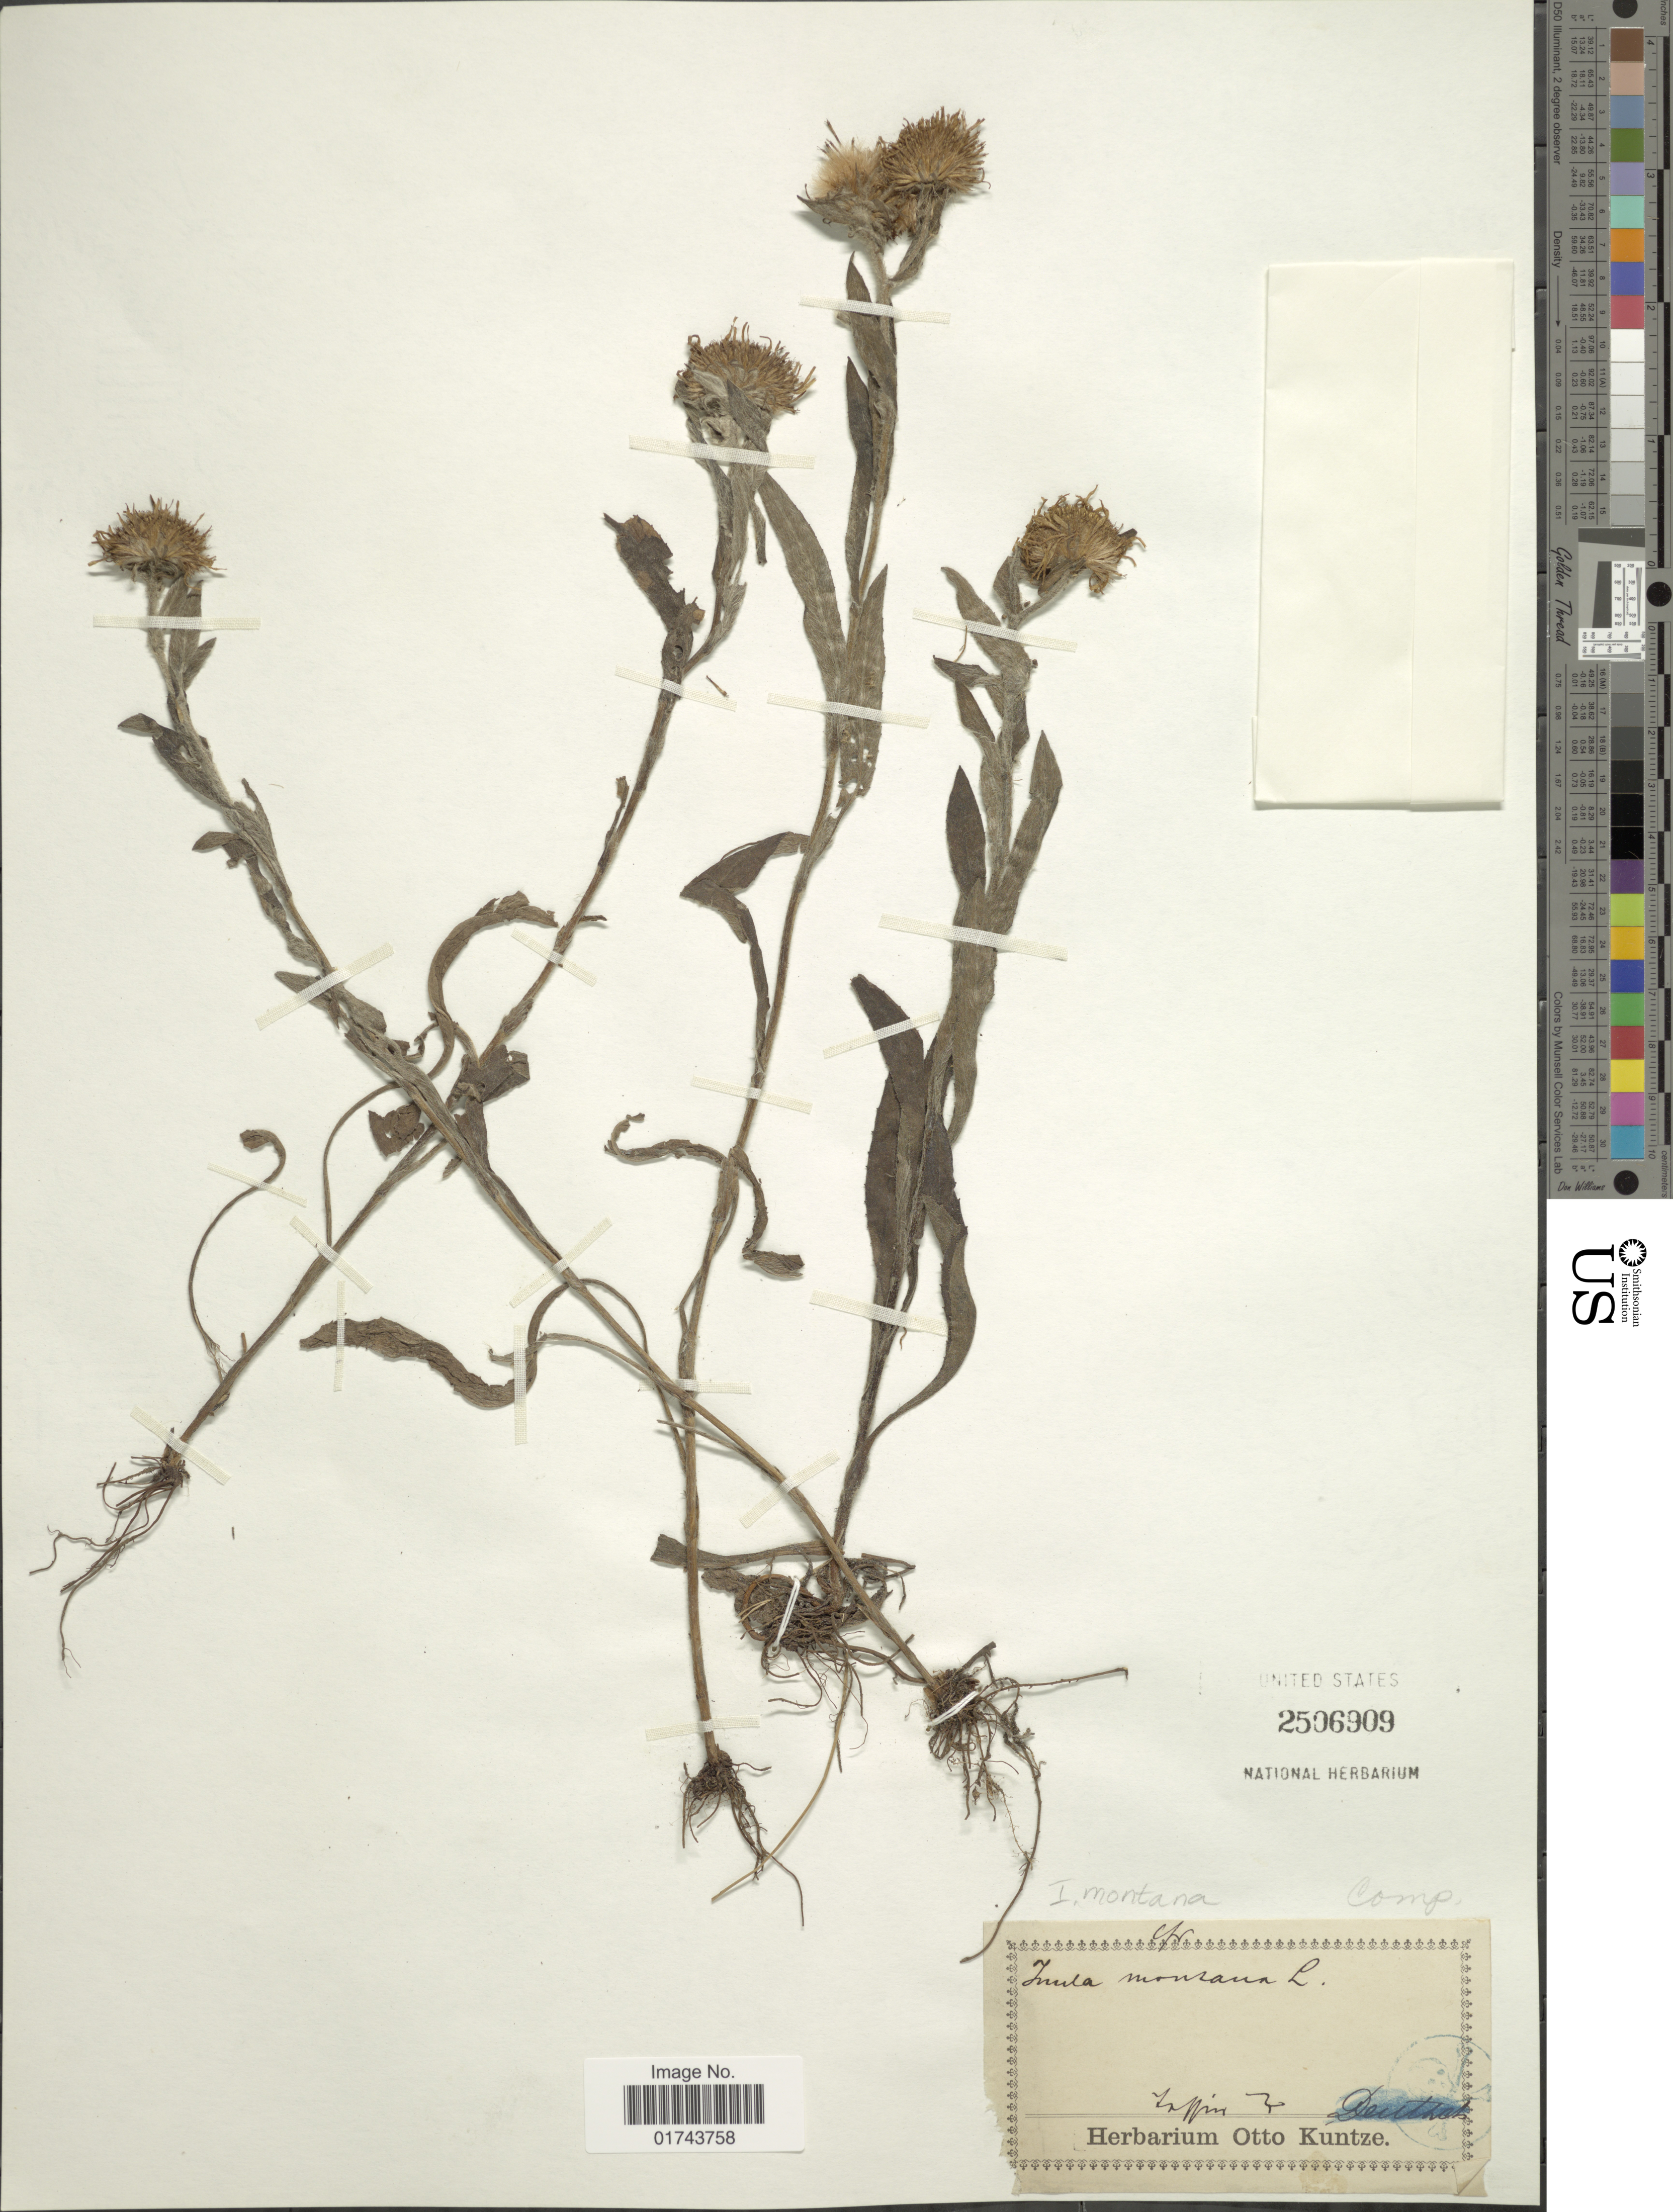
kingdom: Plantae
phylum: Tracheophyta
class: Magnoliopsida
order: Asterales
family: Asteraceae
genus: Inula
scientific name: Inula montana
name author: L.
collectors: ex herb. Otto Kuntze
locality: Zaffin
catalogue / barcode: US 2506909